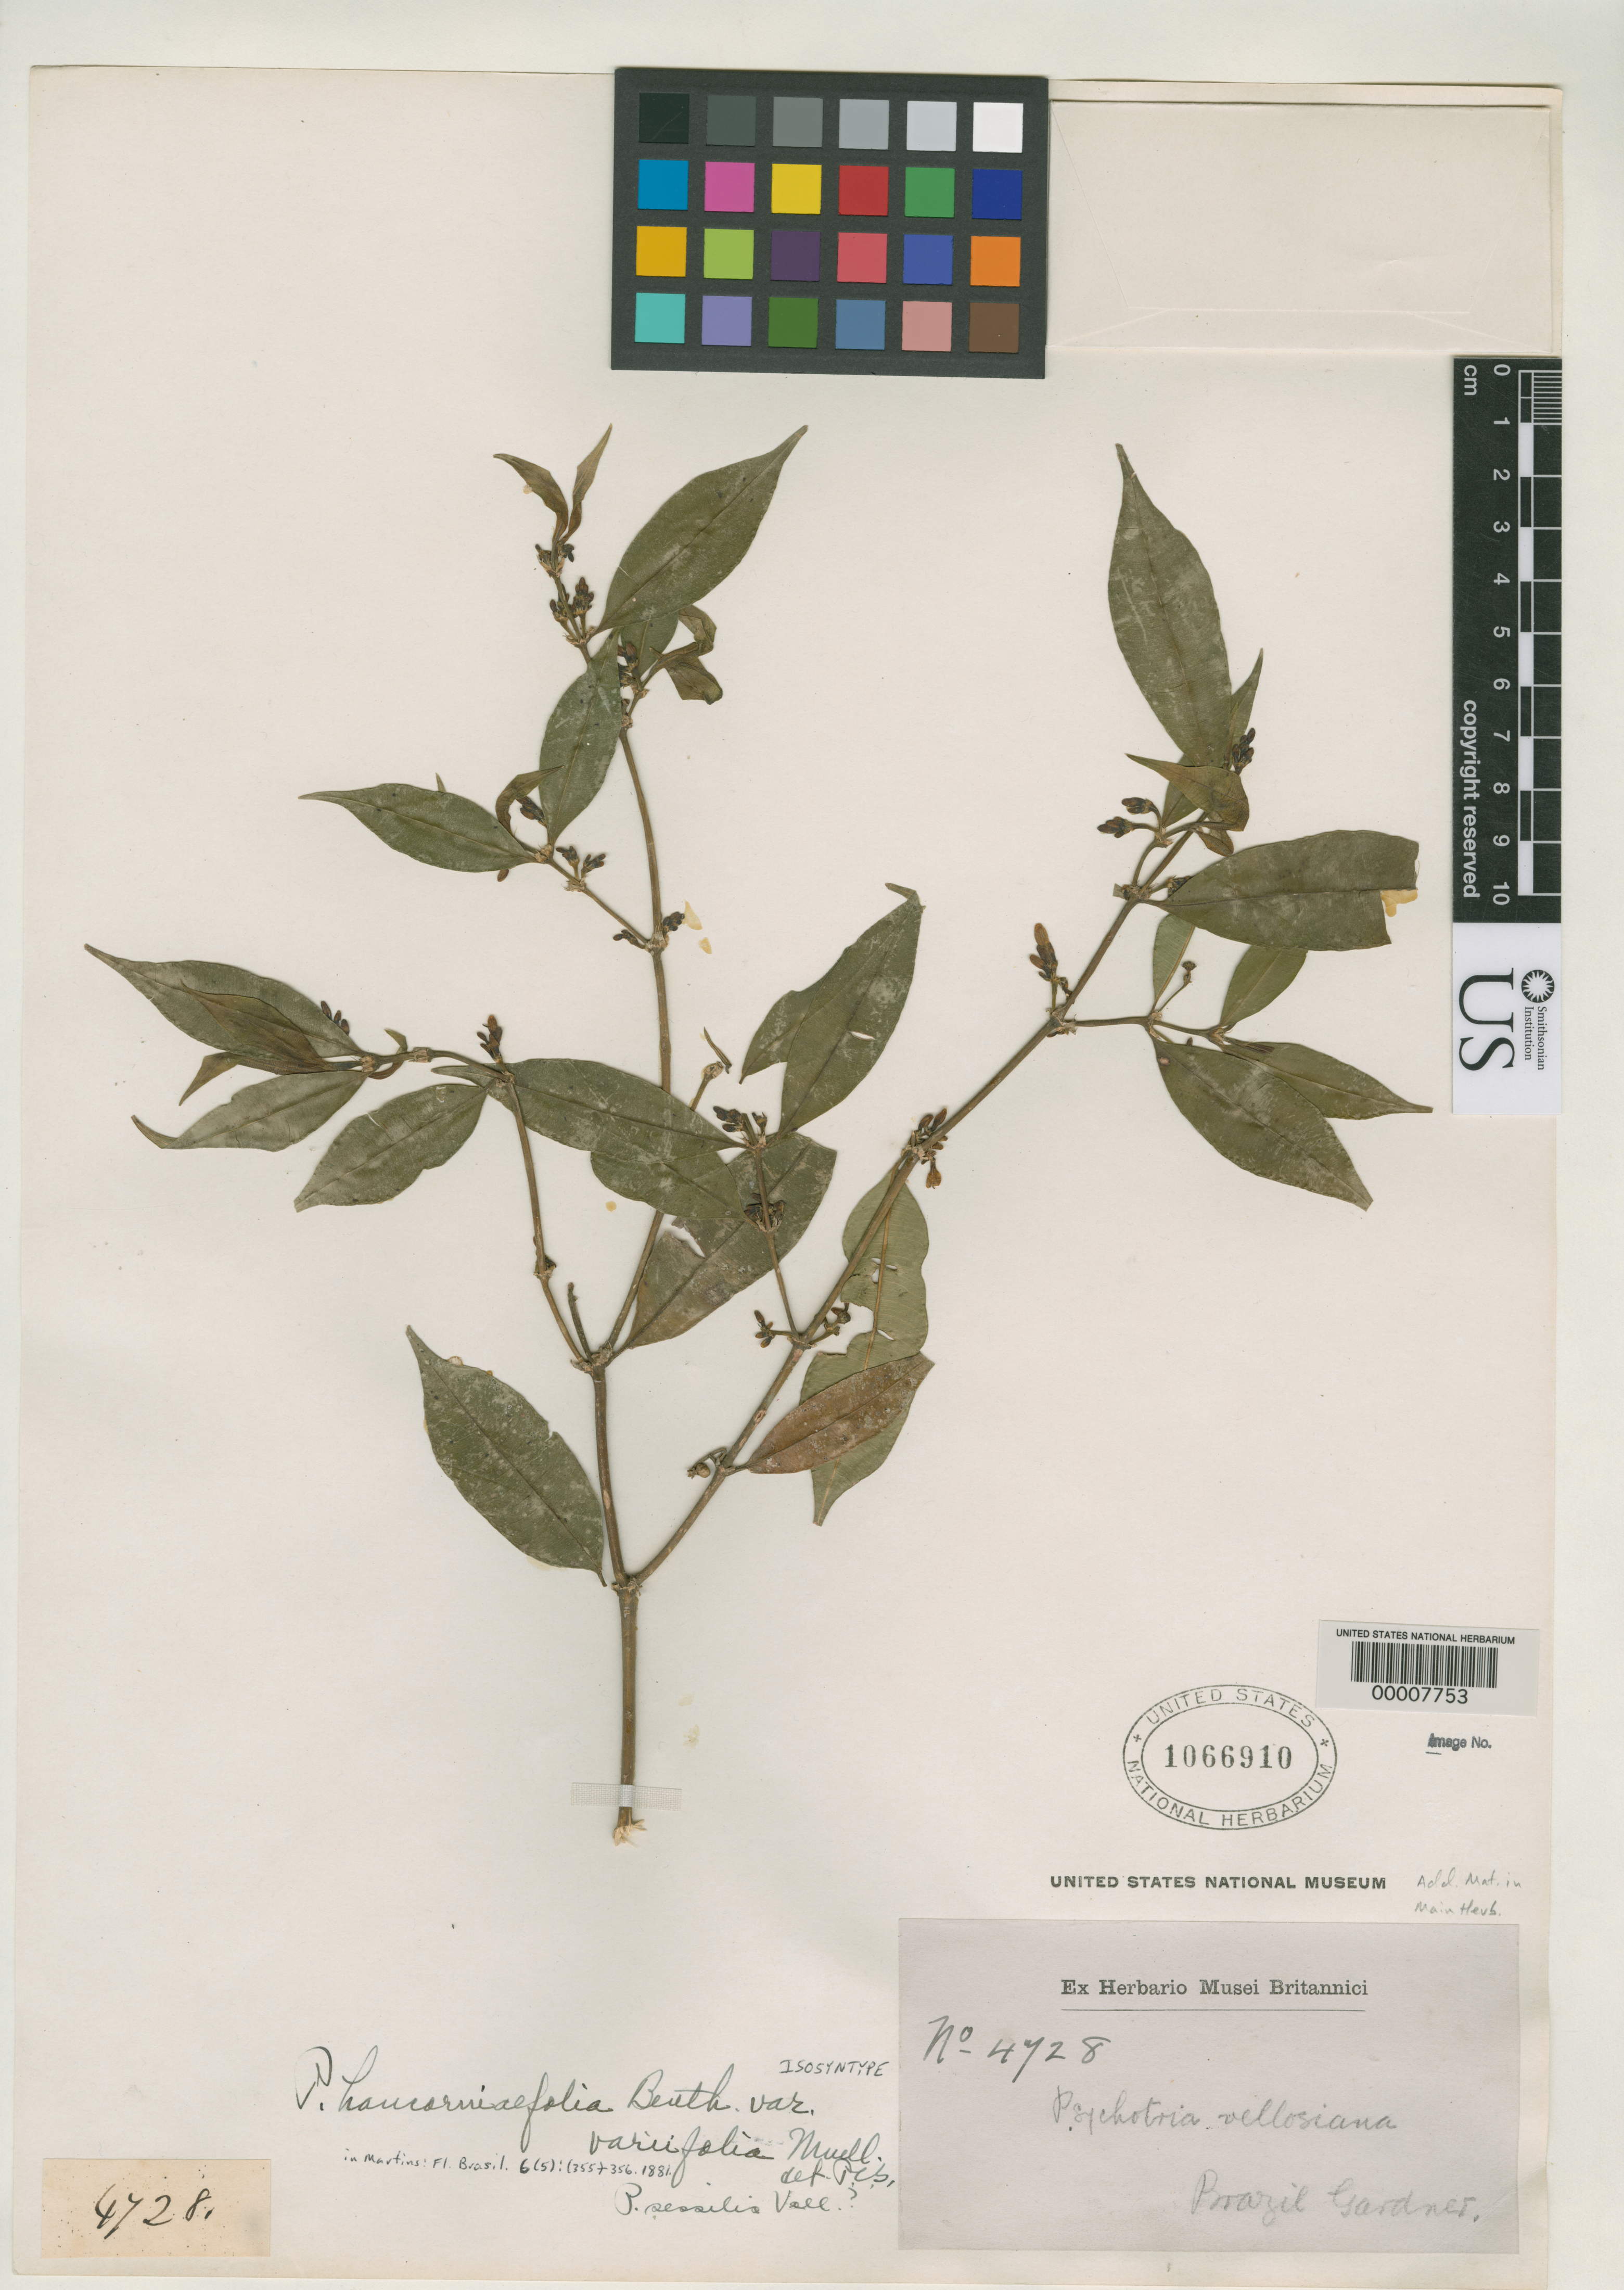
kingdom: Plantae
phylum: Tracheophyta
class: Magnoliopsida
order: Gentianales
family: Rubiaceae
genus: Psychotria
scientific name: Psychotria hancorniifolia var. variifolia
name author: Müll. Arg. in Mart.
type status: Isosyntype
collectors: G. Gardner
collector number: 4728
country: Brazil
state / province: Minas Gerais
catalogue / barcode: US 1066910